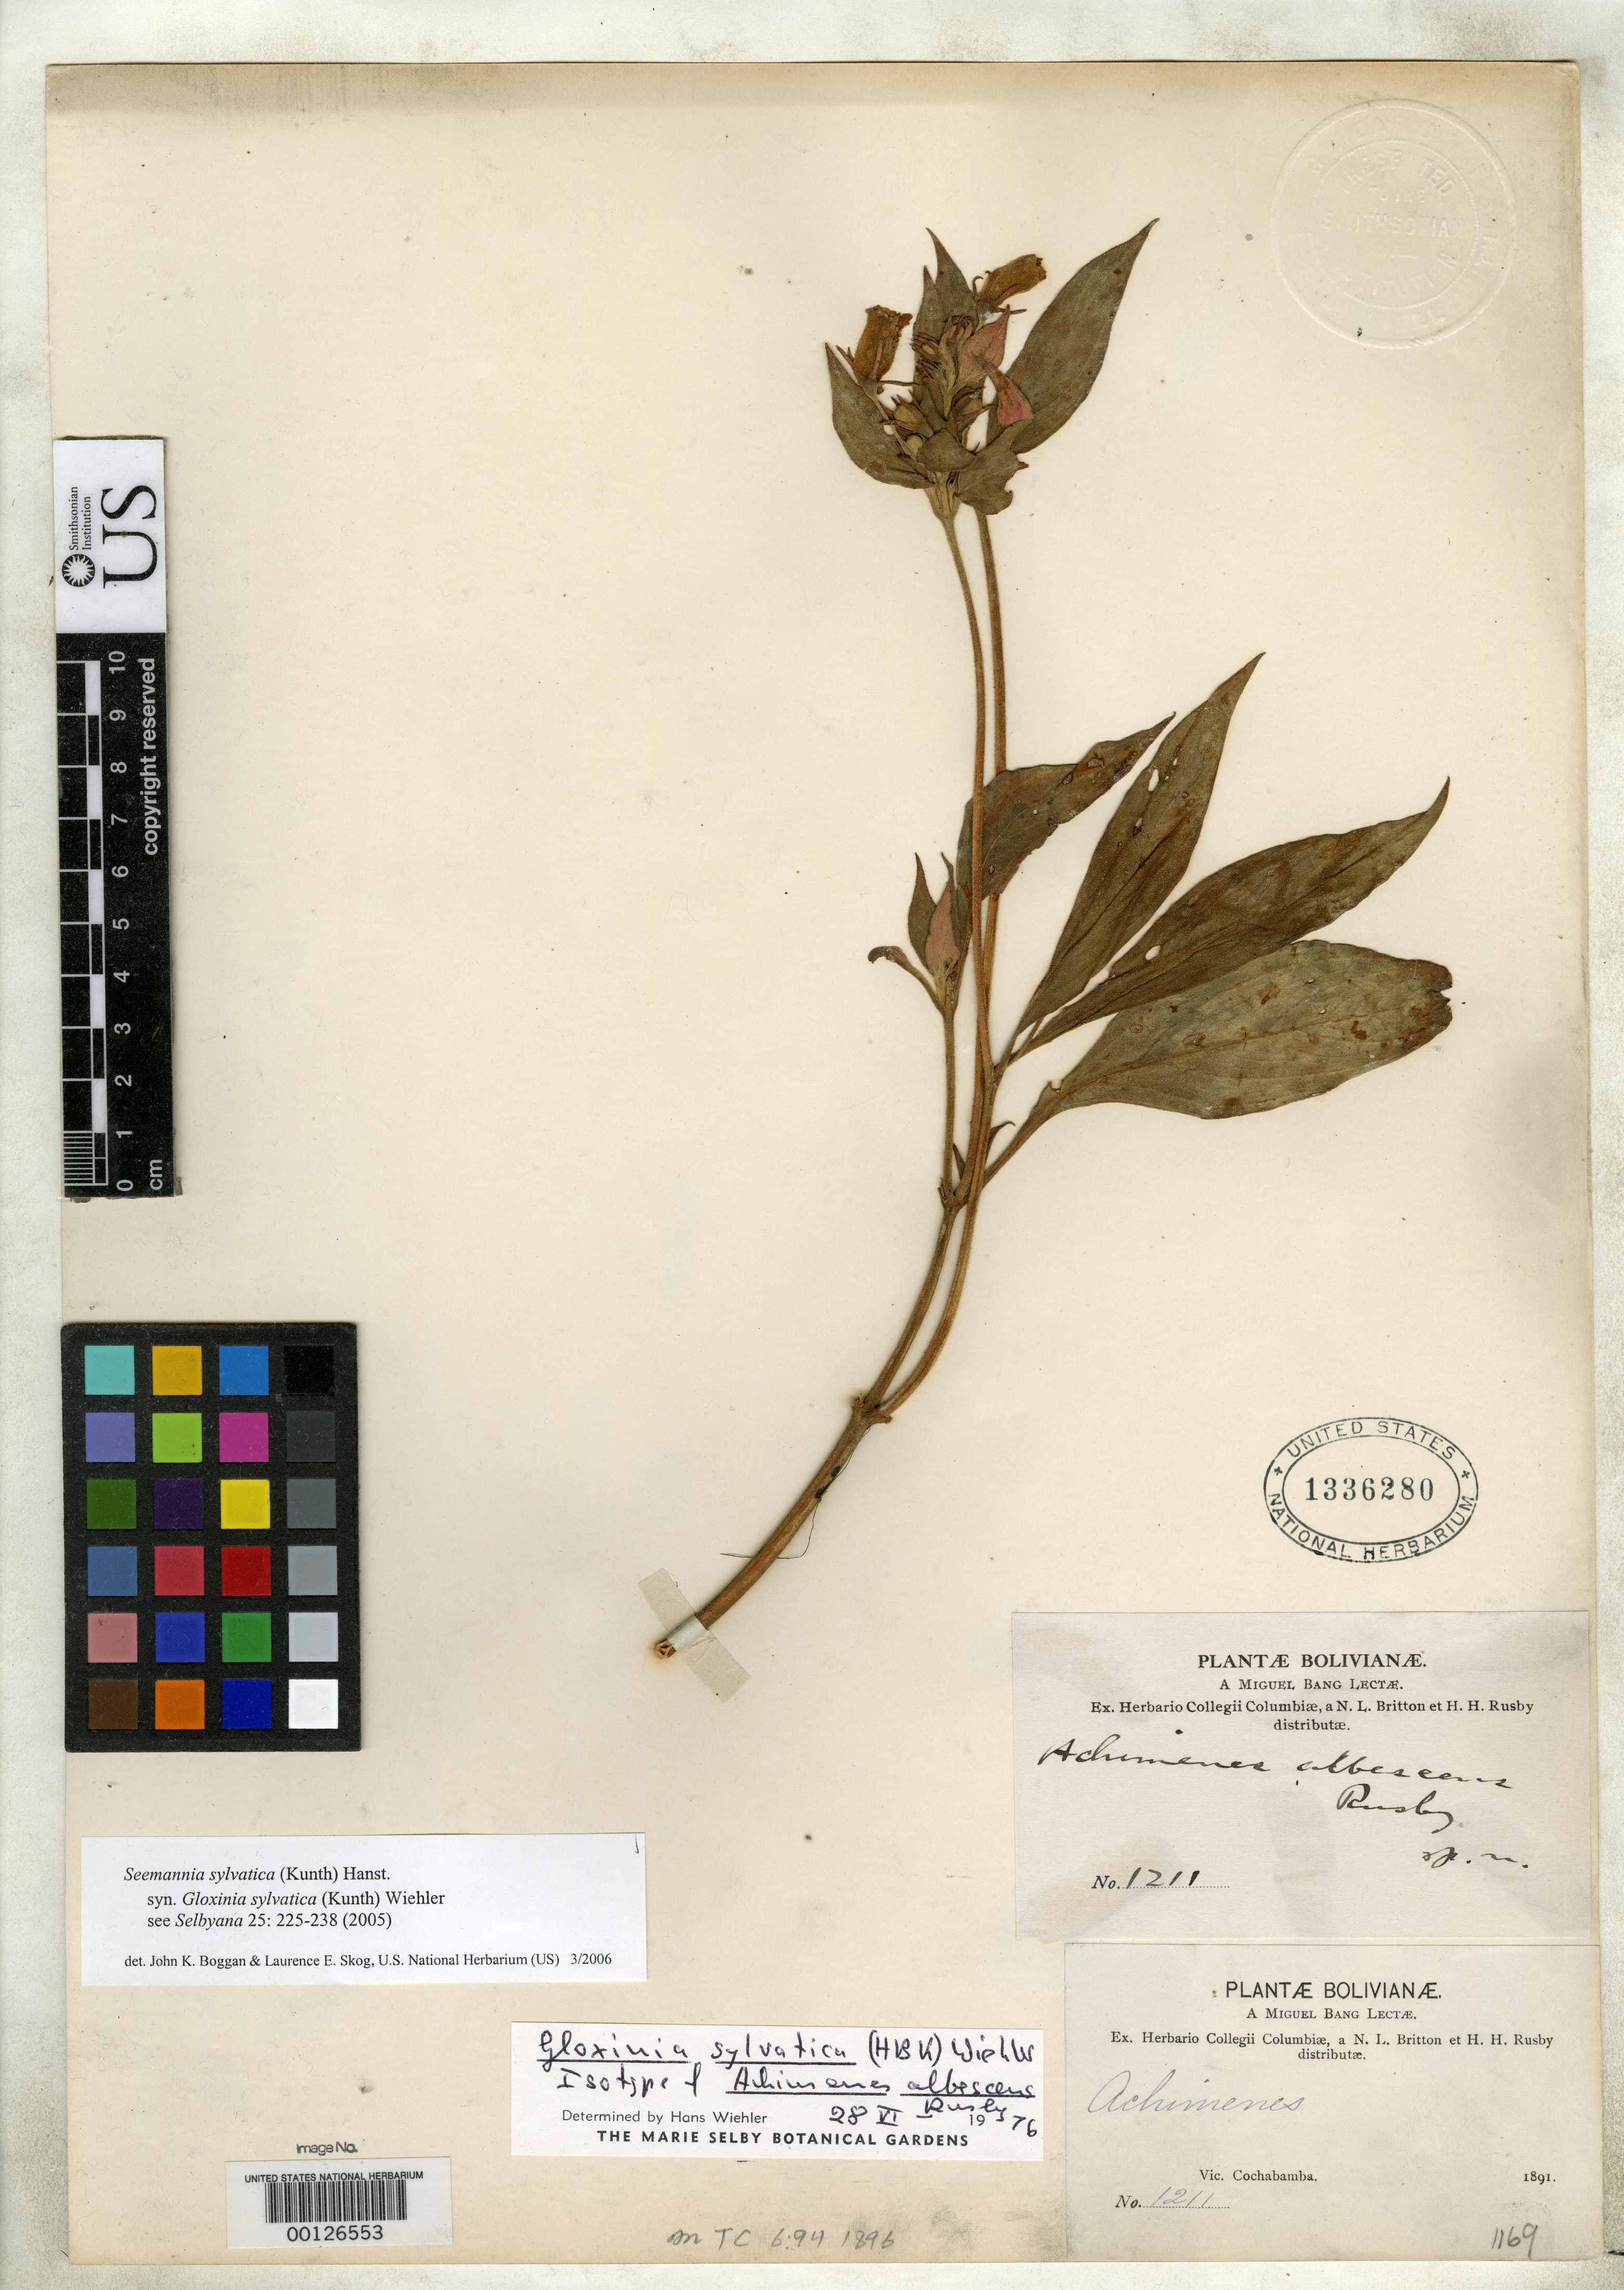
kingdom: Plantae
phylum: Tracheophyta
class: Magnoliopsida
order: Lamiales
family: Gesneriaceae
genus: Achimenes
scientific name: Achimenes albescens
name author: Rusby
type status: Isotype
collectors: M. Bang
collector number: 1211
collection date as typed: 1891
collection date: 1891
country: Bolivia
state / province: Cochabamba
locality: Vic. Cochabamba.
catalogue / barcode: US 1336280